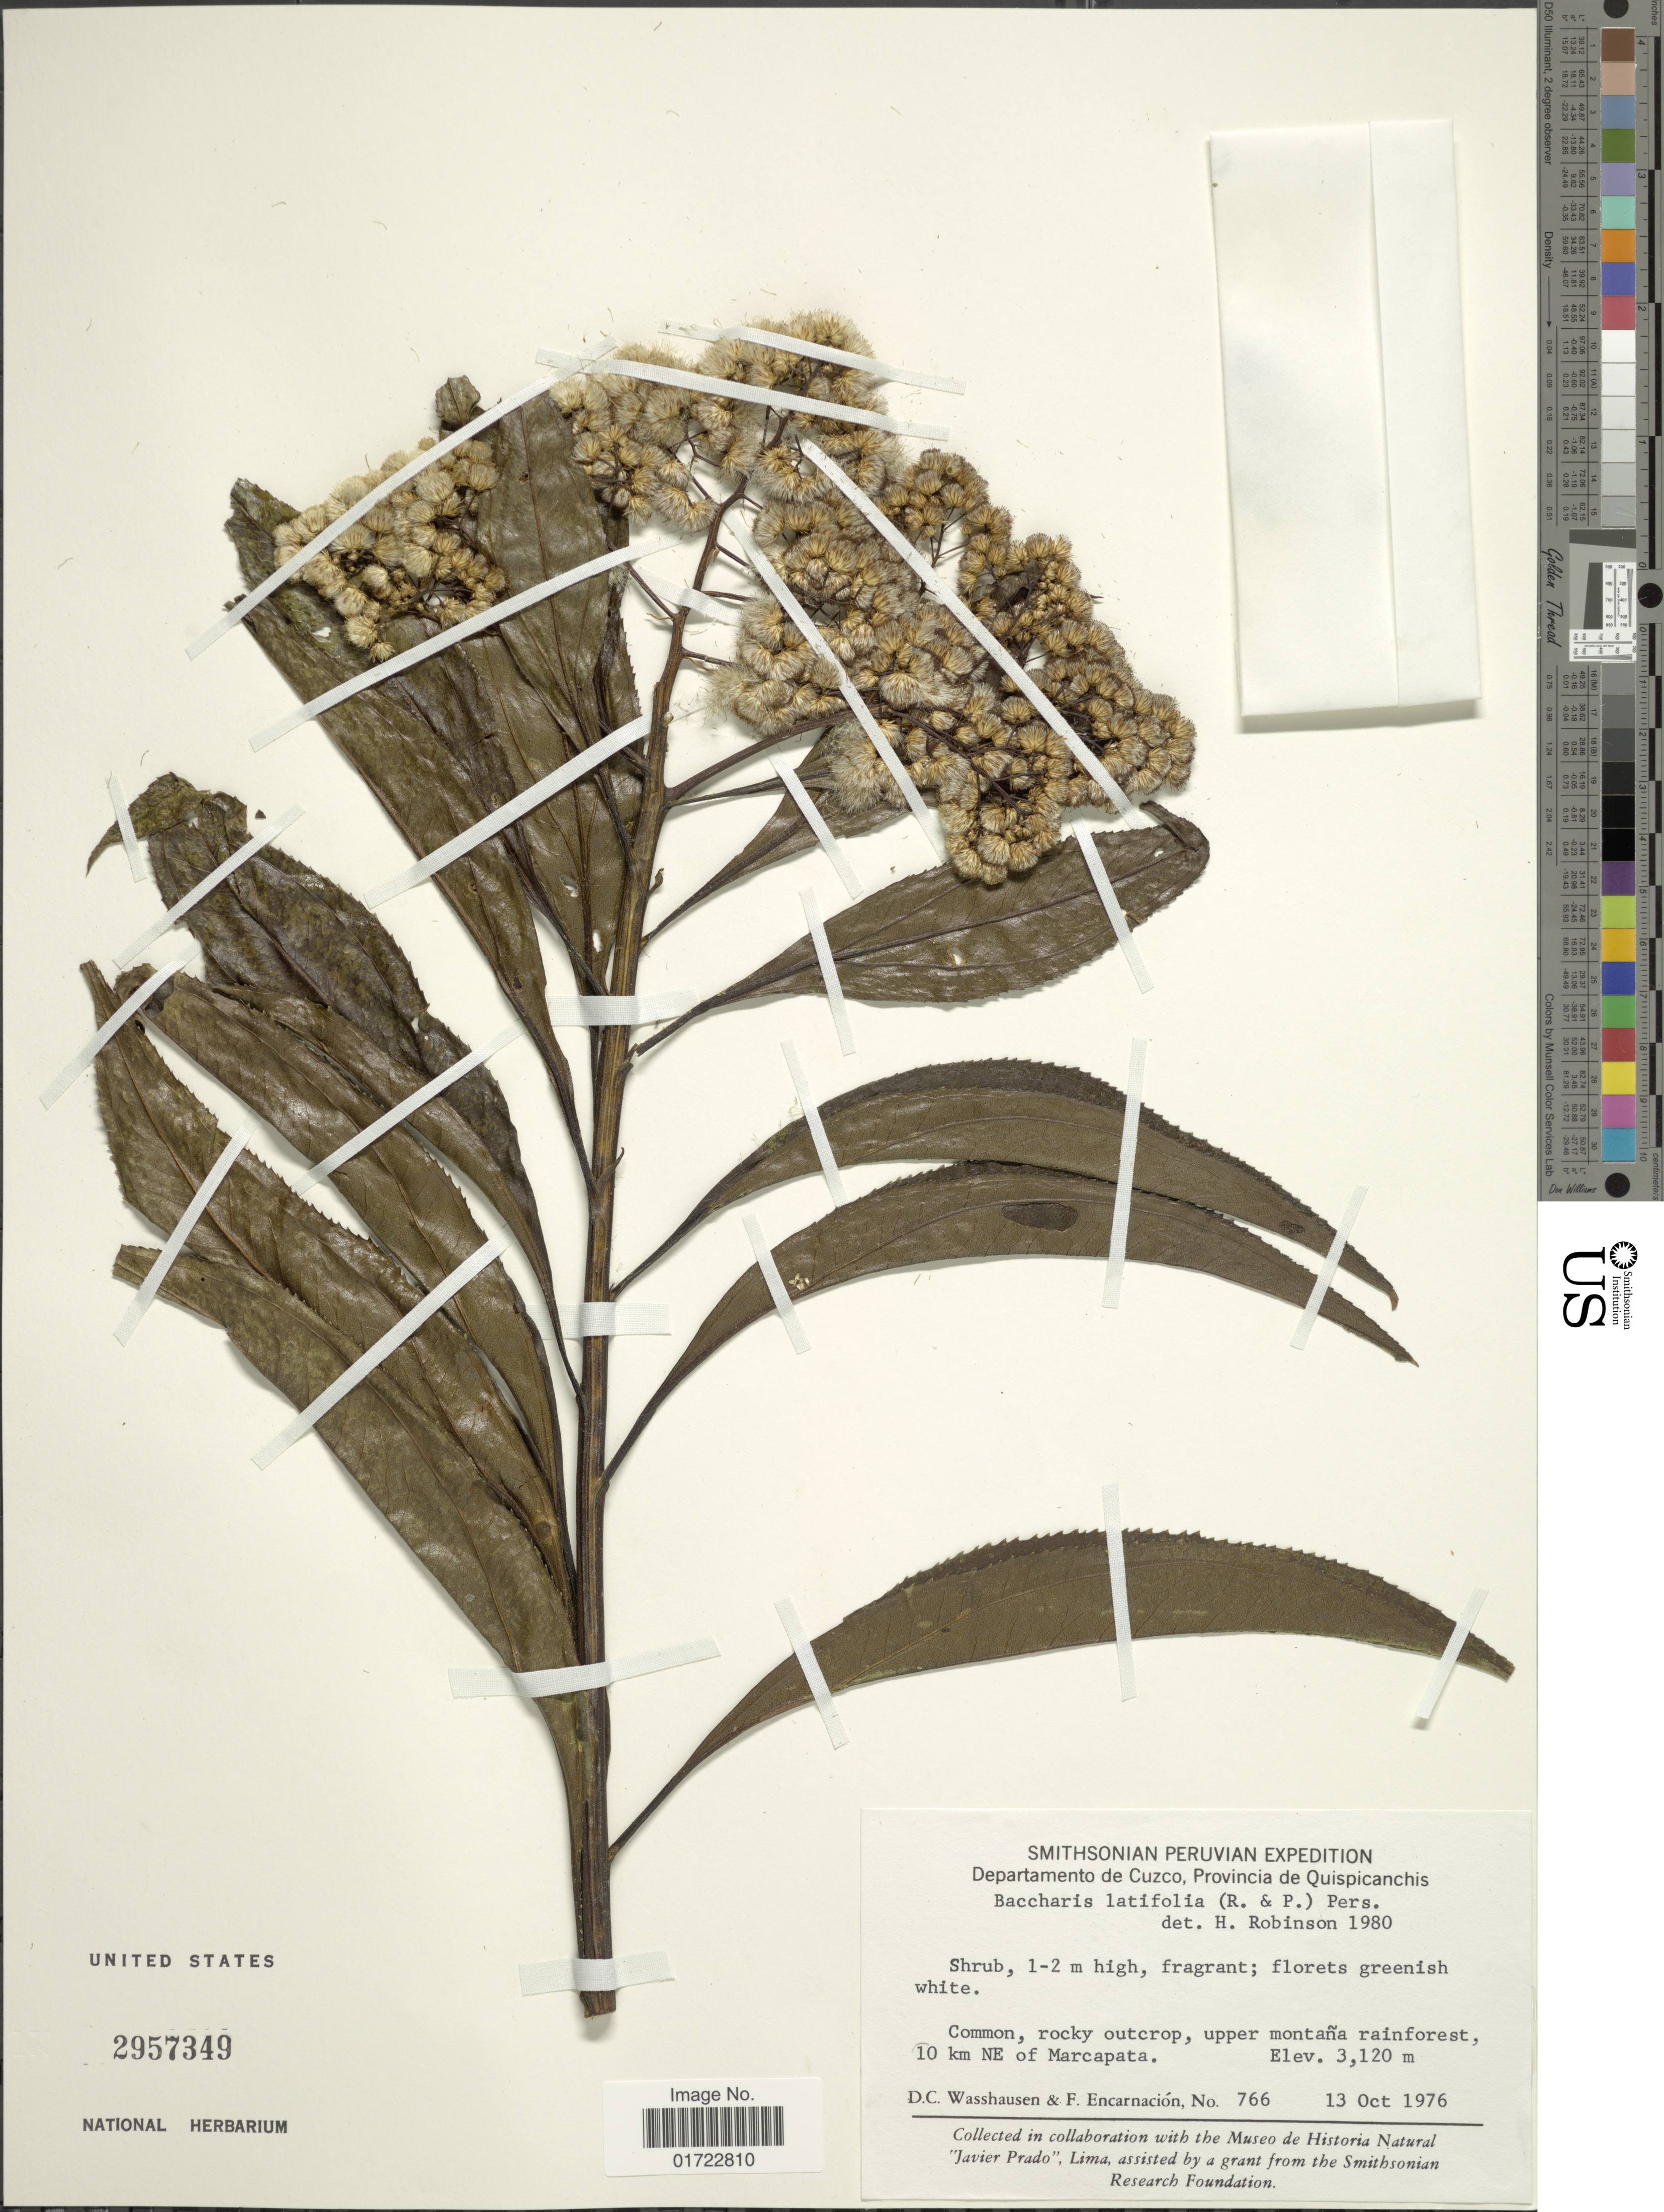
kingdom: Plantae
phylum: Tracheophyta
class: Magnoliopsida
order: Asterales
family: Asteraceae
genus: Baccharis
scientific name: Baccharis latifolia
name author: (Ruiz & Pav.) Pers.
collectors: D. C. Wasshausen & F. Encarnación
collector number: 766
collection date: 1976-10-13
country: Peru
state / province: Cusco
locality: Departamento de Cuzco, Provincia de Quispicanchis, 10 km NE of Marcapata.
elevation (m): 3120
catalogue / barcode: US 2957349